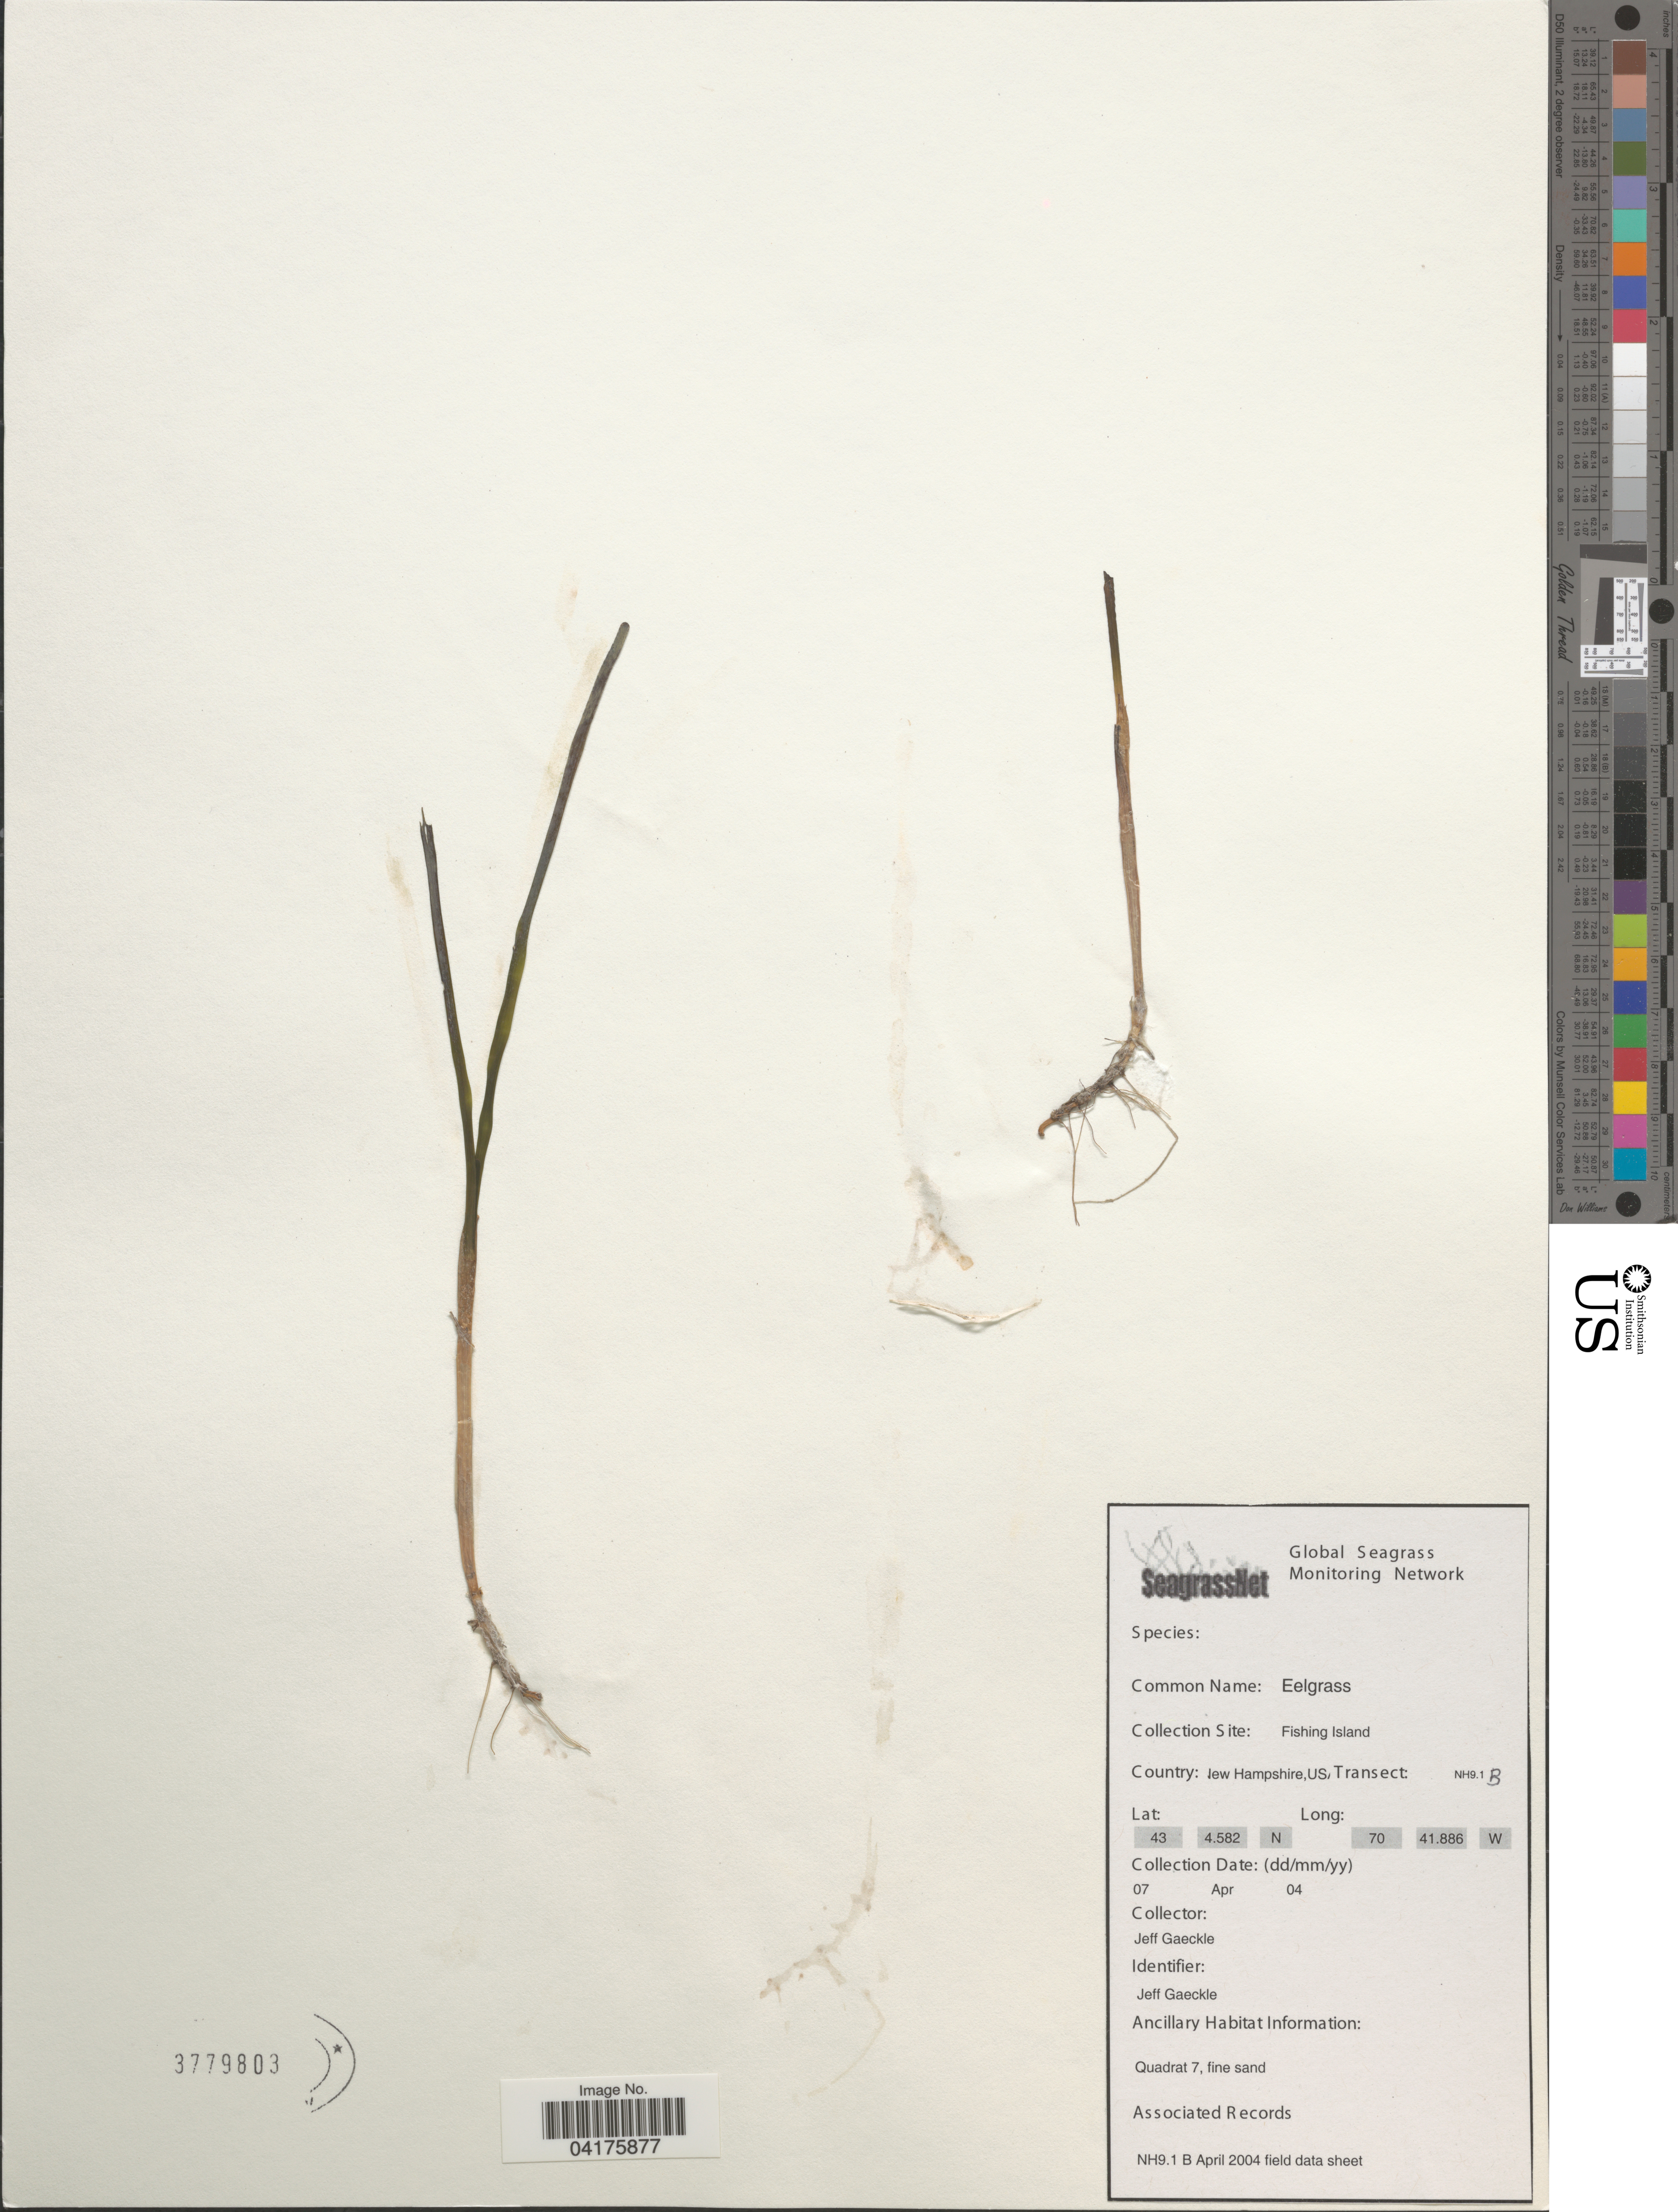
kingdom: Plantae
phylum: Tracheophyta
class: Liliopsida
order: Alismatales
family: Zosteraceae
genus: Zostera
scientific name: Zostera marina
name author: L.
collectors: J. Gaeckle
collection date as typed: Transcribed d/m/y: 7/4/4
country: United States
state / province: New Hampshire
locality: Fishing Island.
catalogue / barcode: US 3779803